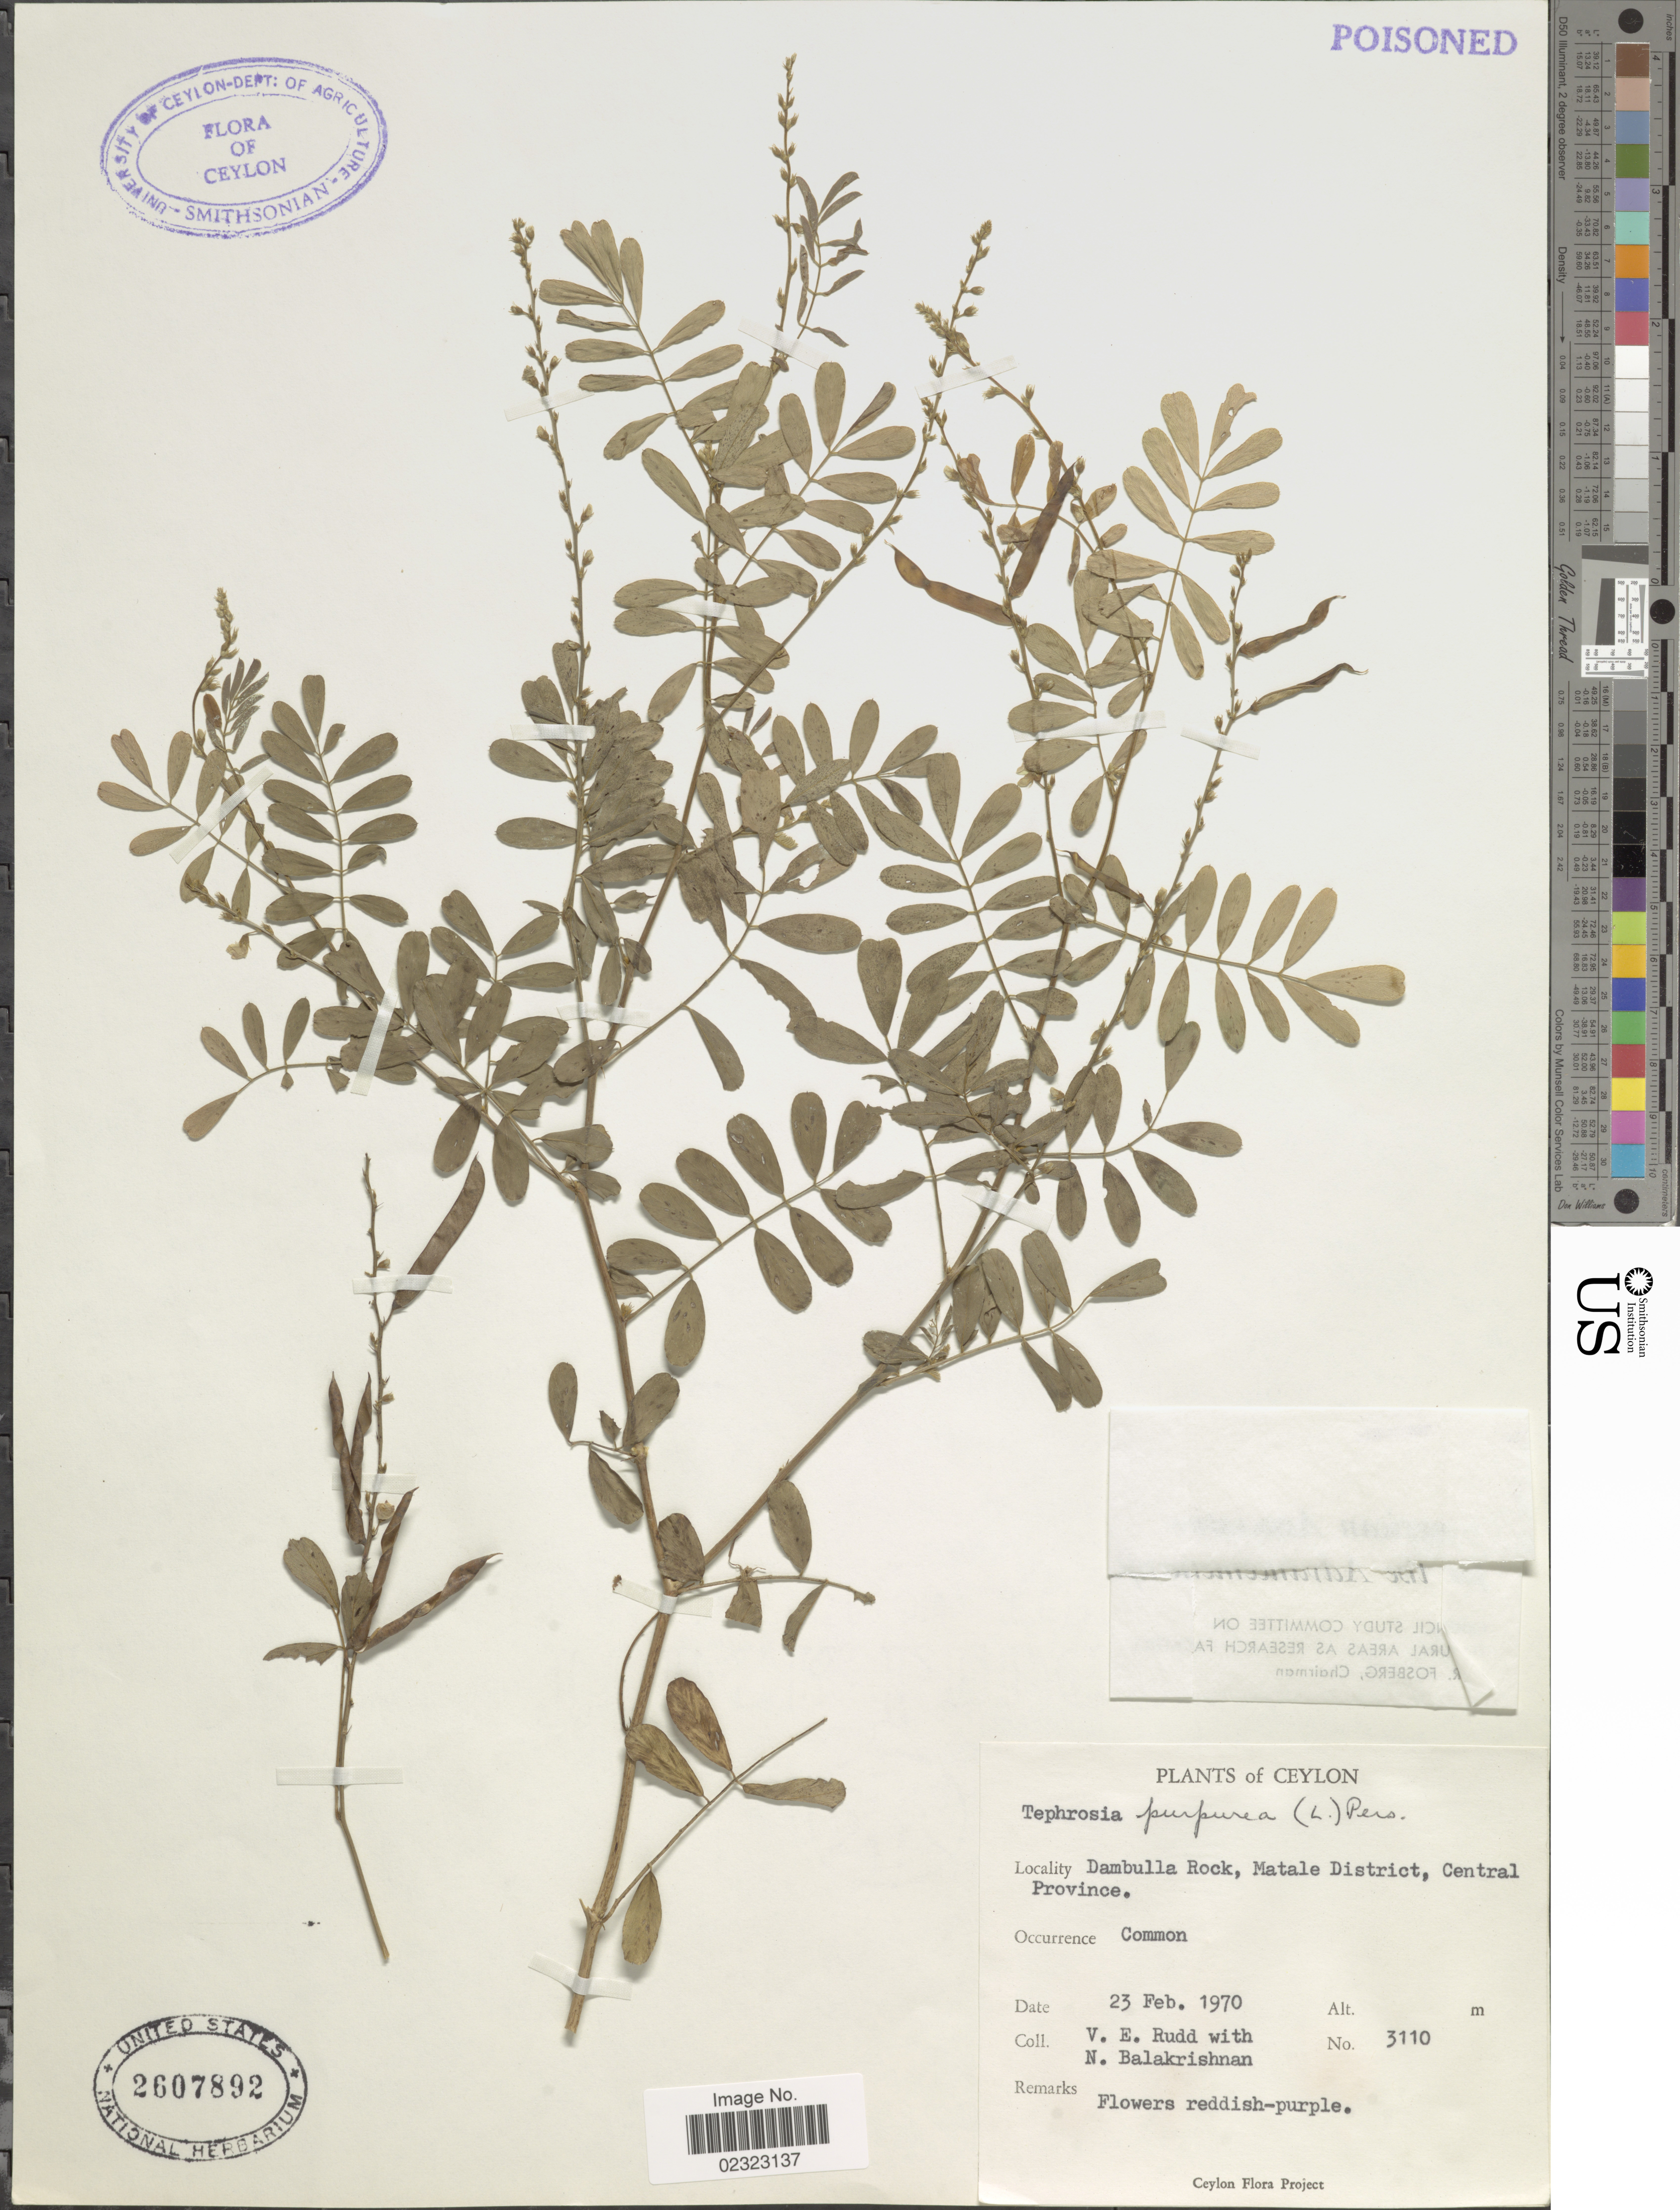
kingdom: Plantae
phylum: Tracheophyta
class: Magnoliopsida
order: Fabales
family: Fabaceae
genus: Tephrosia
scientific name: Tephrosia purpurea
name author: (L.) Pers.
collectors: V. E. Rudd & N. Balakrishnan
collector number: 3110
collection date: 1970-02-23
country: Sri Lanka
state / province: Central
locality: Dambulla Rock, Matale District. Ceylon.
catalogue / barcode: US 2607892